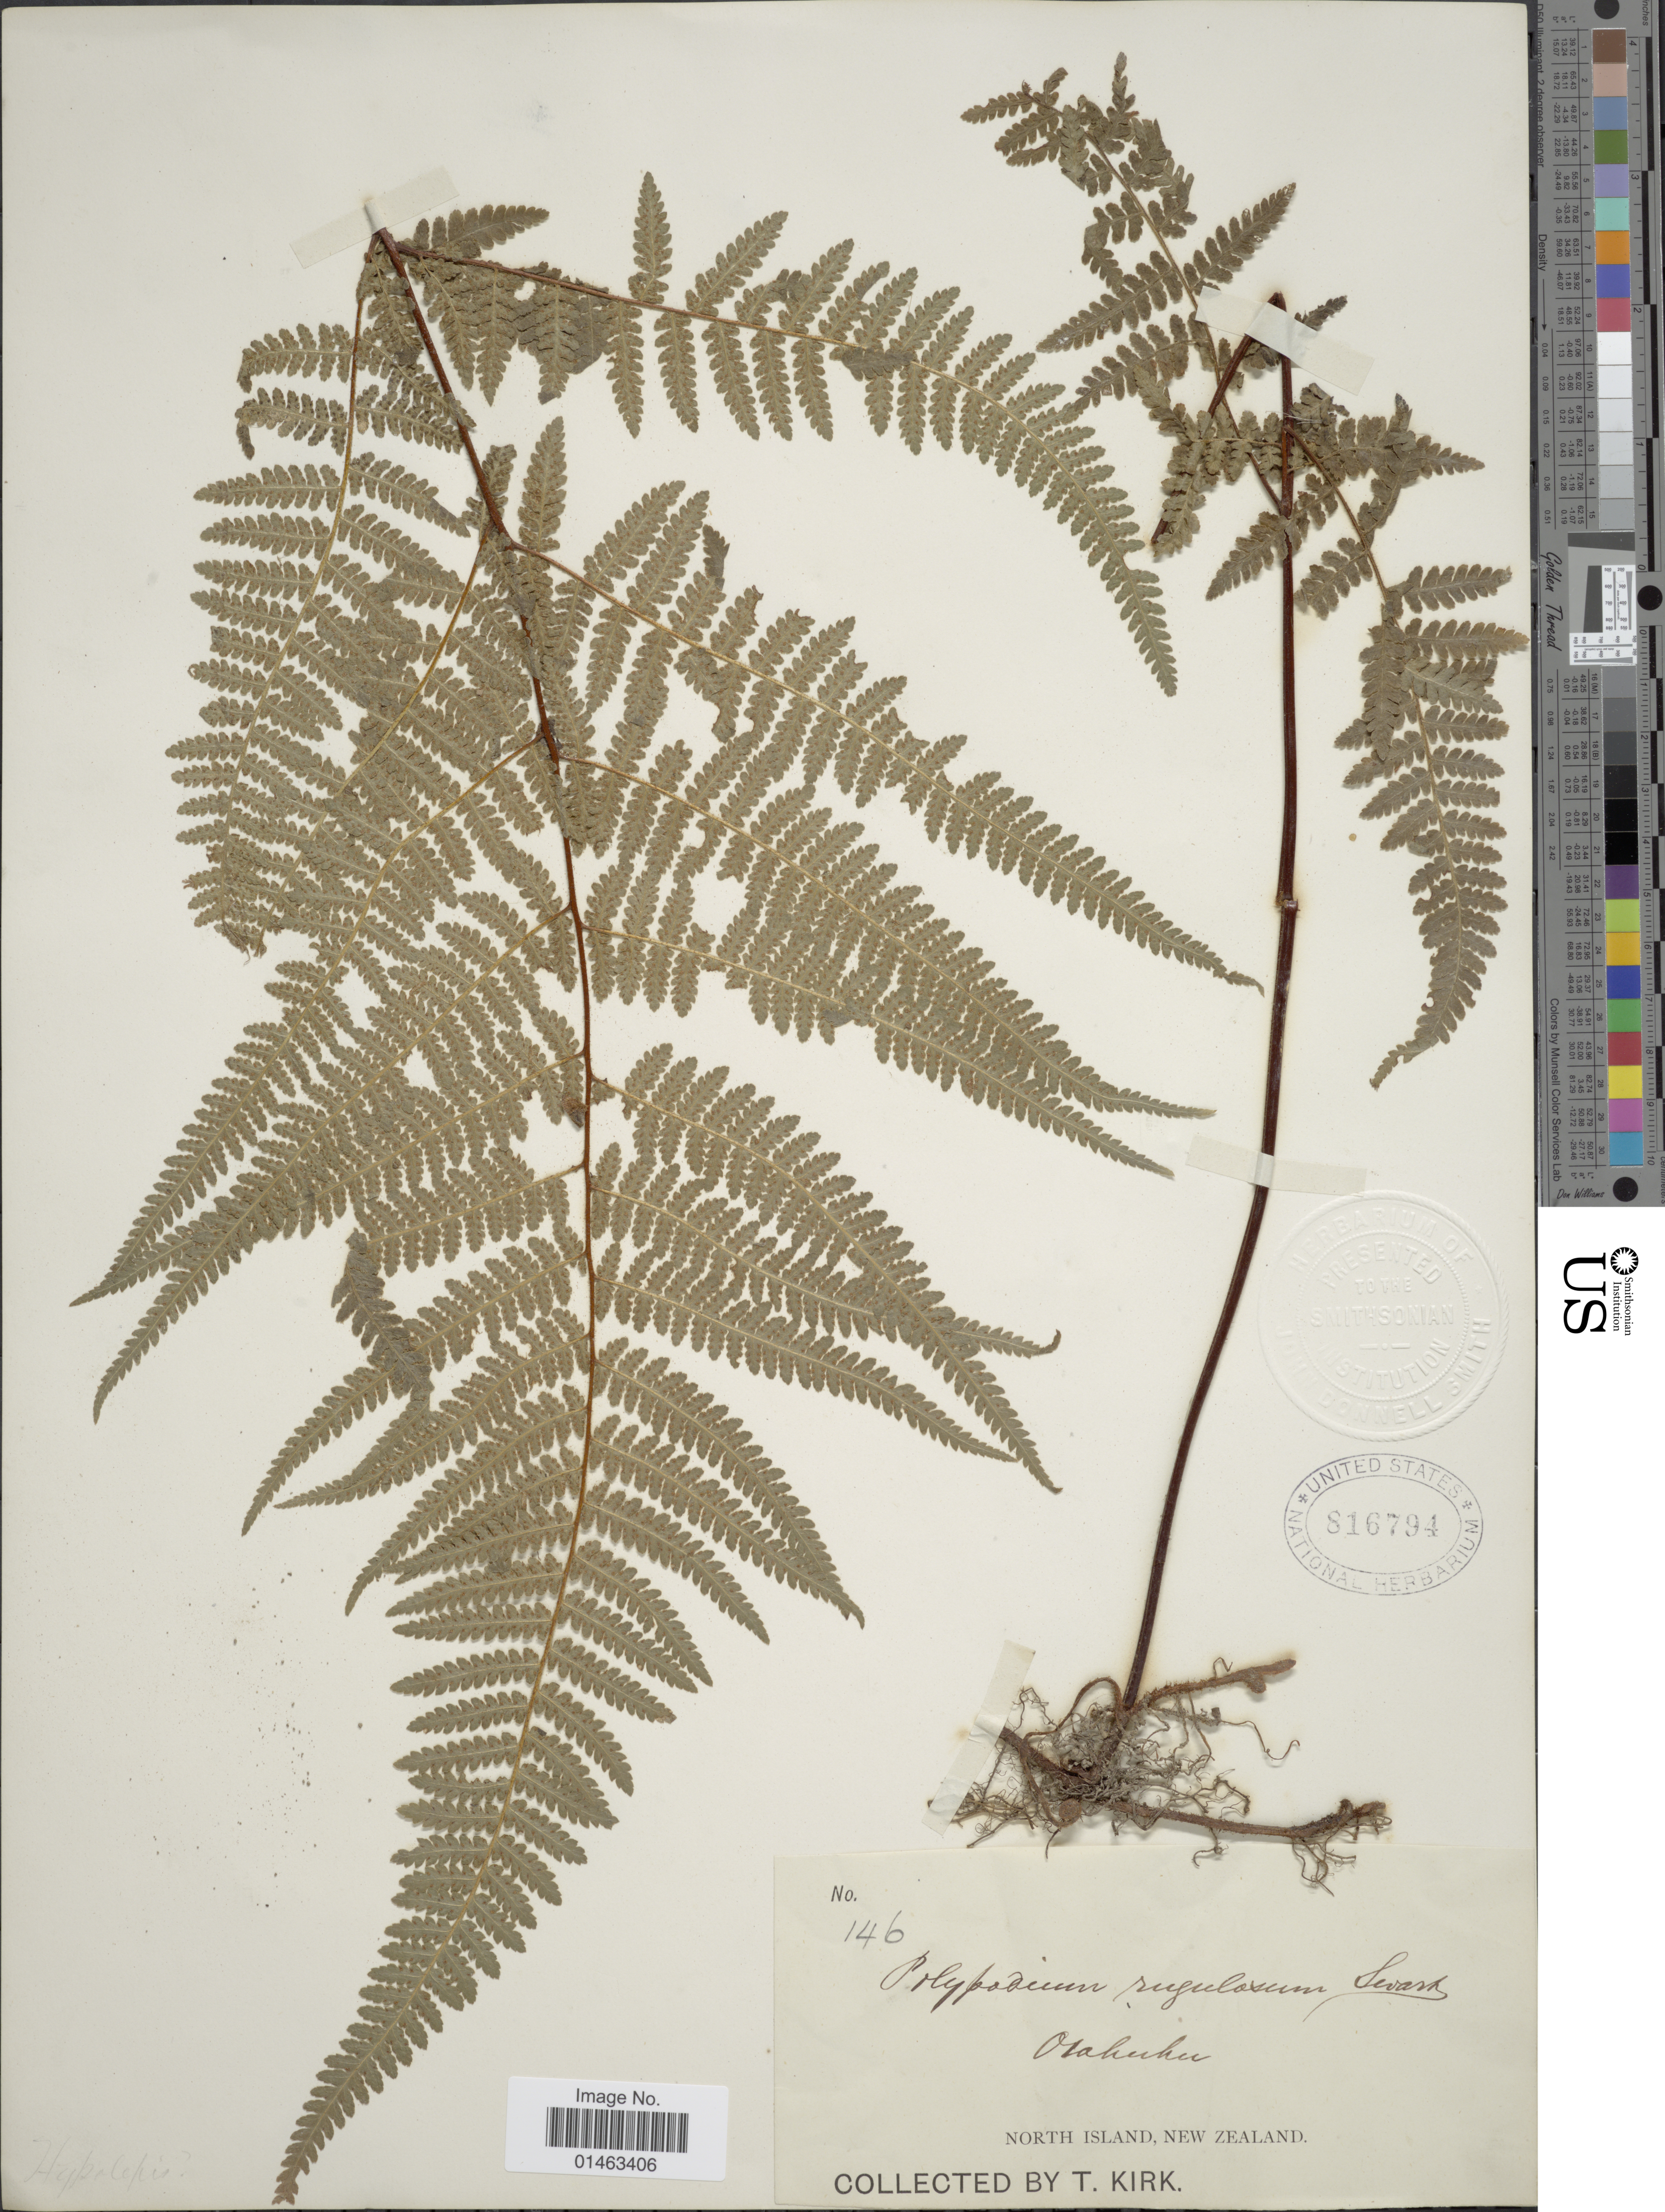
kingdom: Plantae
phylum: Tracheophyta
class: Polypodiopsida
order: Polypodiales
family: Dennstaedtiaceae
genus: Hypolepis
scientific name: Hypolepis ambigua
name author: (A.J. Richards) Brownsey & Chinnock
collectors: T. Kirk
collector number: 146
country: New Zealand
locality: Osakuku, North Island, New Zealand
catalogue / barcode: US 816794